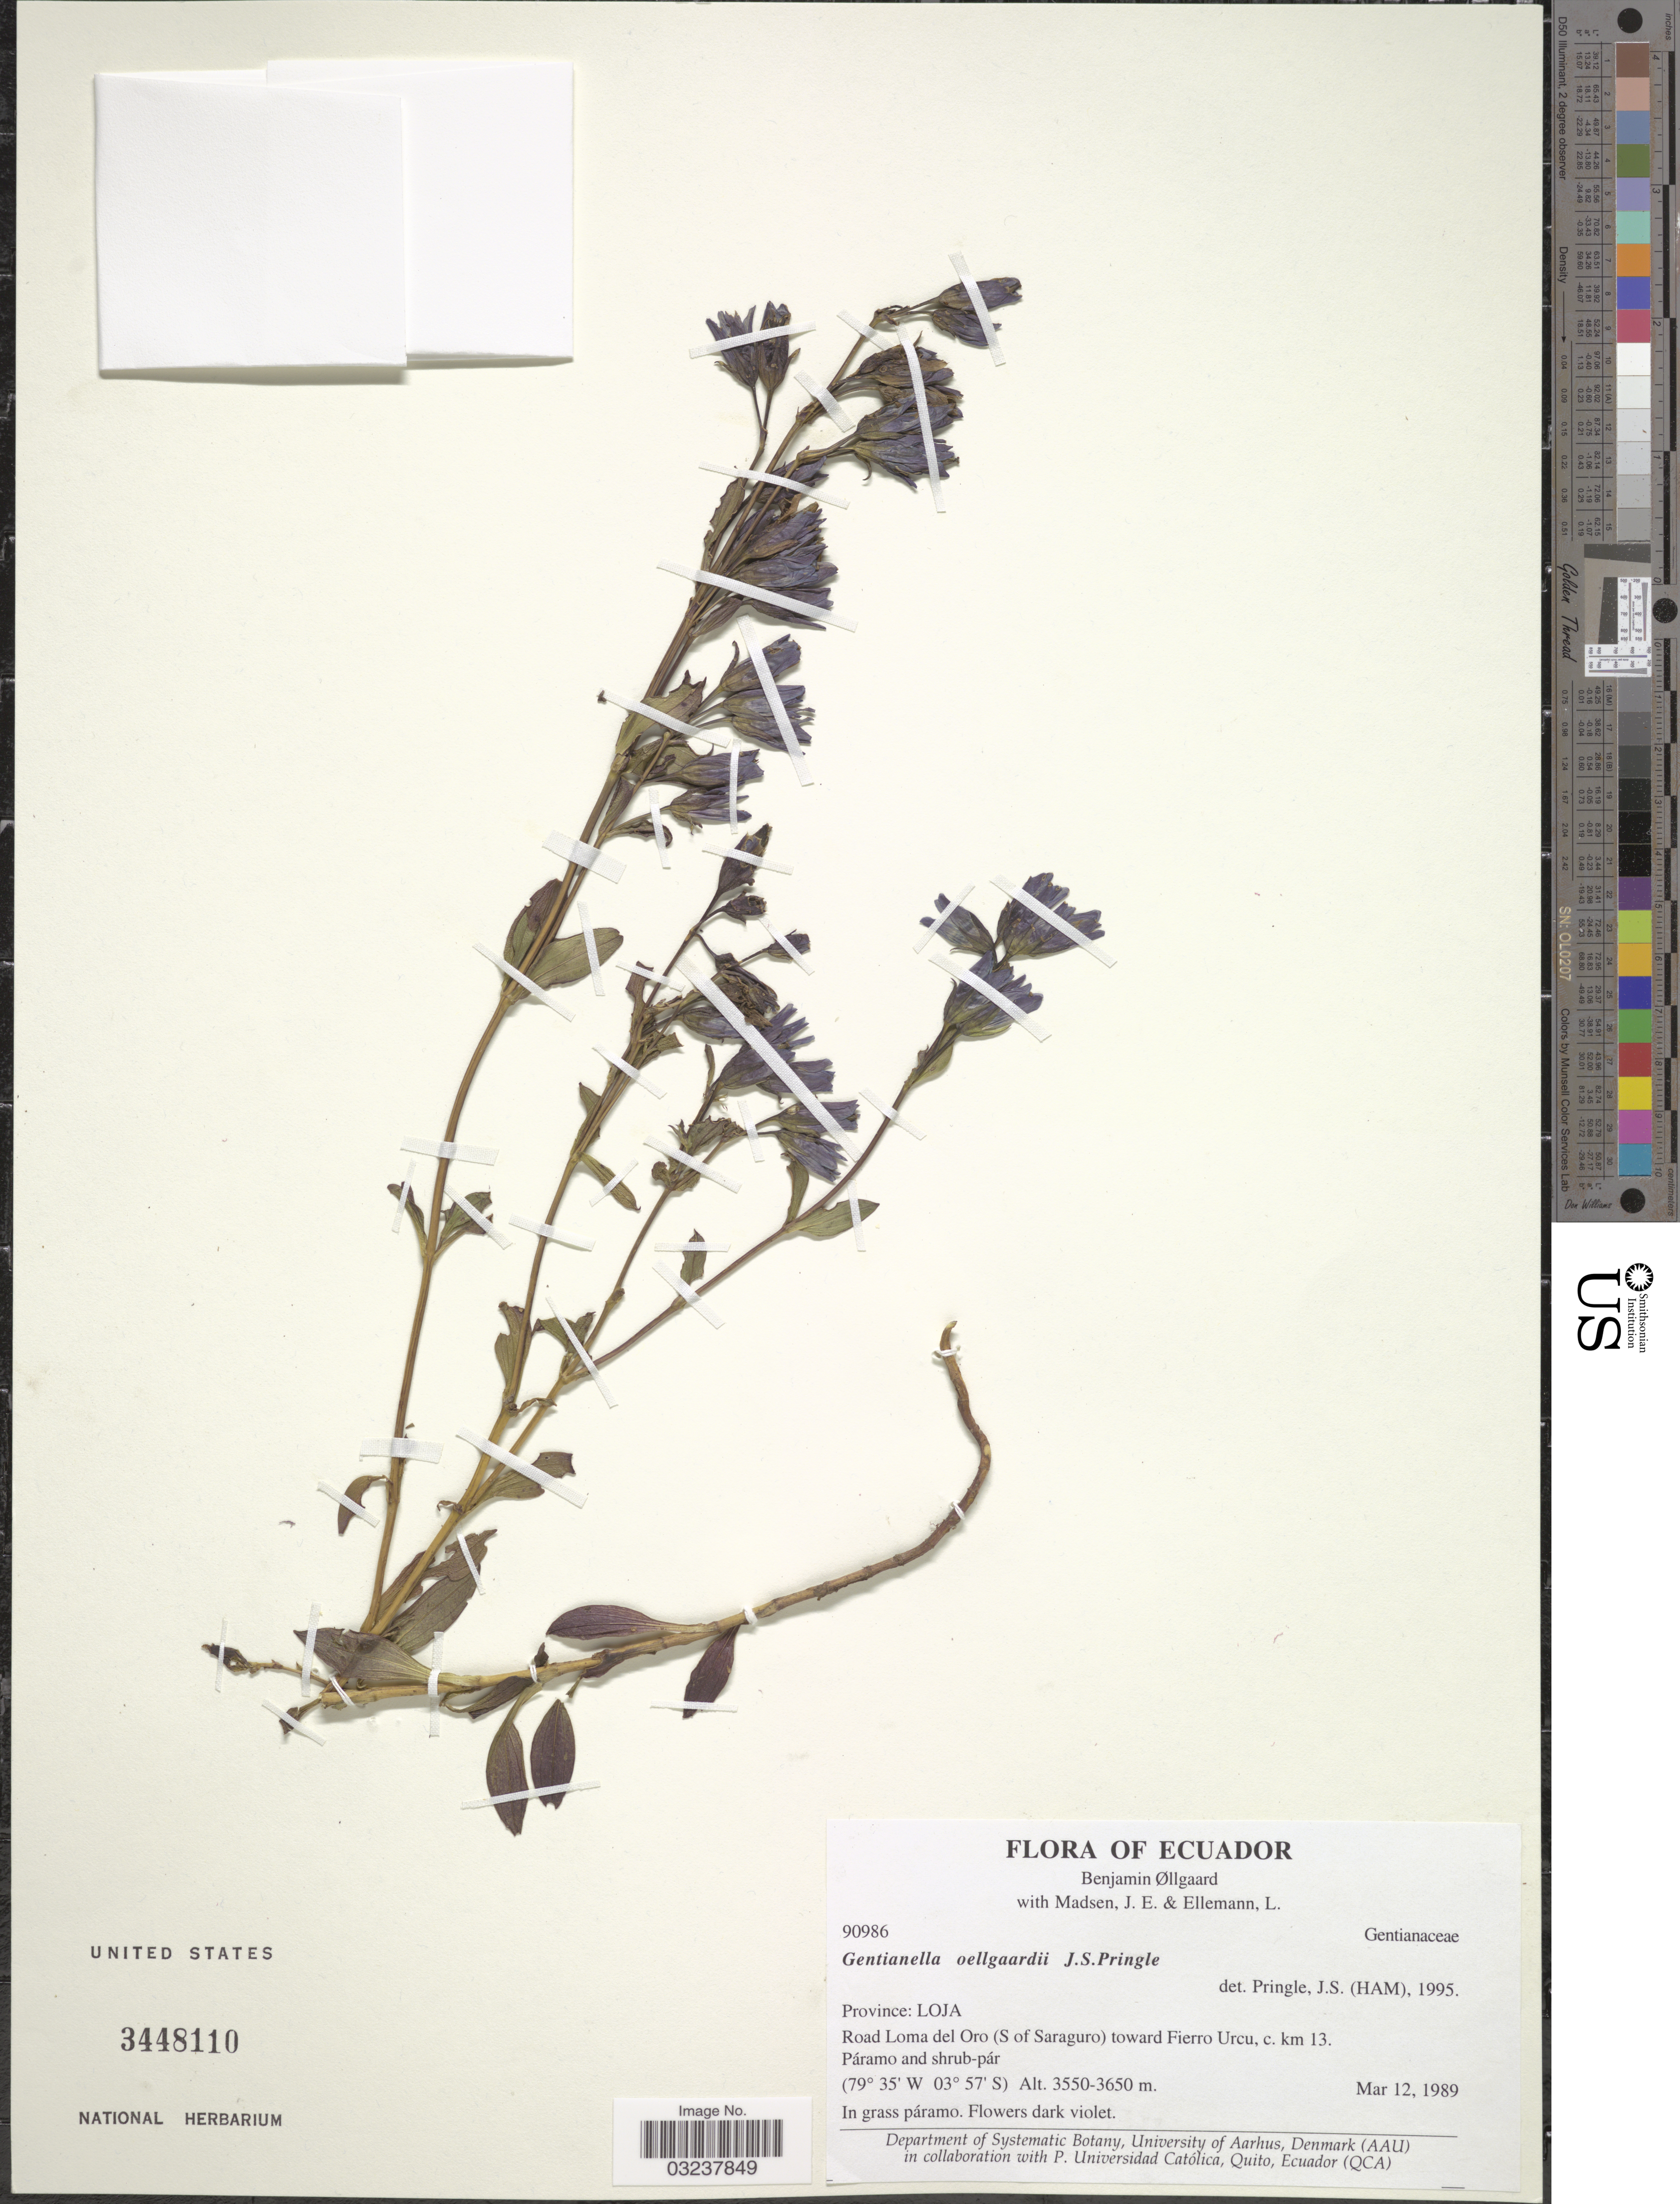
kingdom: Plantae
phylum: Tracheophyta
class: Magnoliopsida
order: Gentianales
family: Gentianaceae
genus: Gentianella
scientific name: Gentianella oellgaardii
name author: J.S. Pringle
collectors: B. Øllgaard, J. E. Madsen & L. Ellemann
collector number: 90986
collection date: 1989-03-12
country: Ecuador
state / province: Loja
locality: Road Loma del Oro (S of Saraguro) toward Fierro Urcu, c. km 13.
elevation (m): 3550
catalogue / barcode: US 3448110